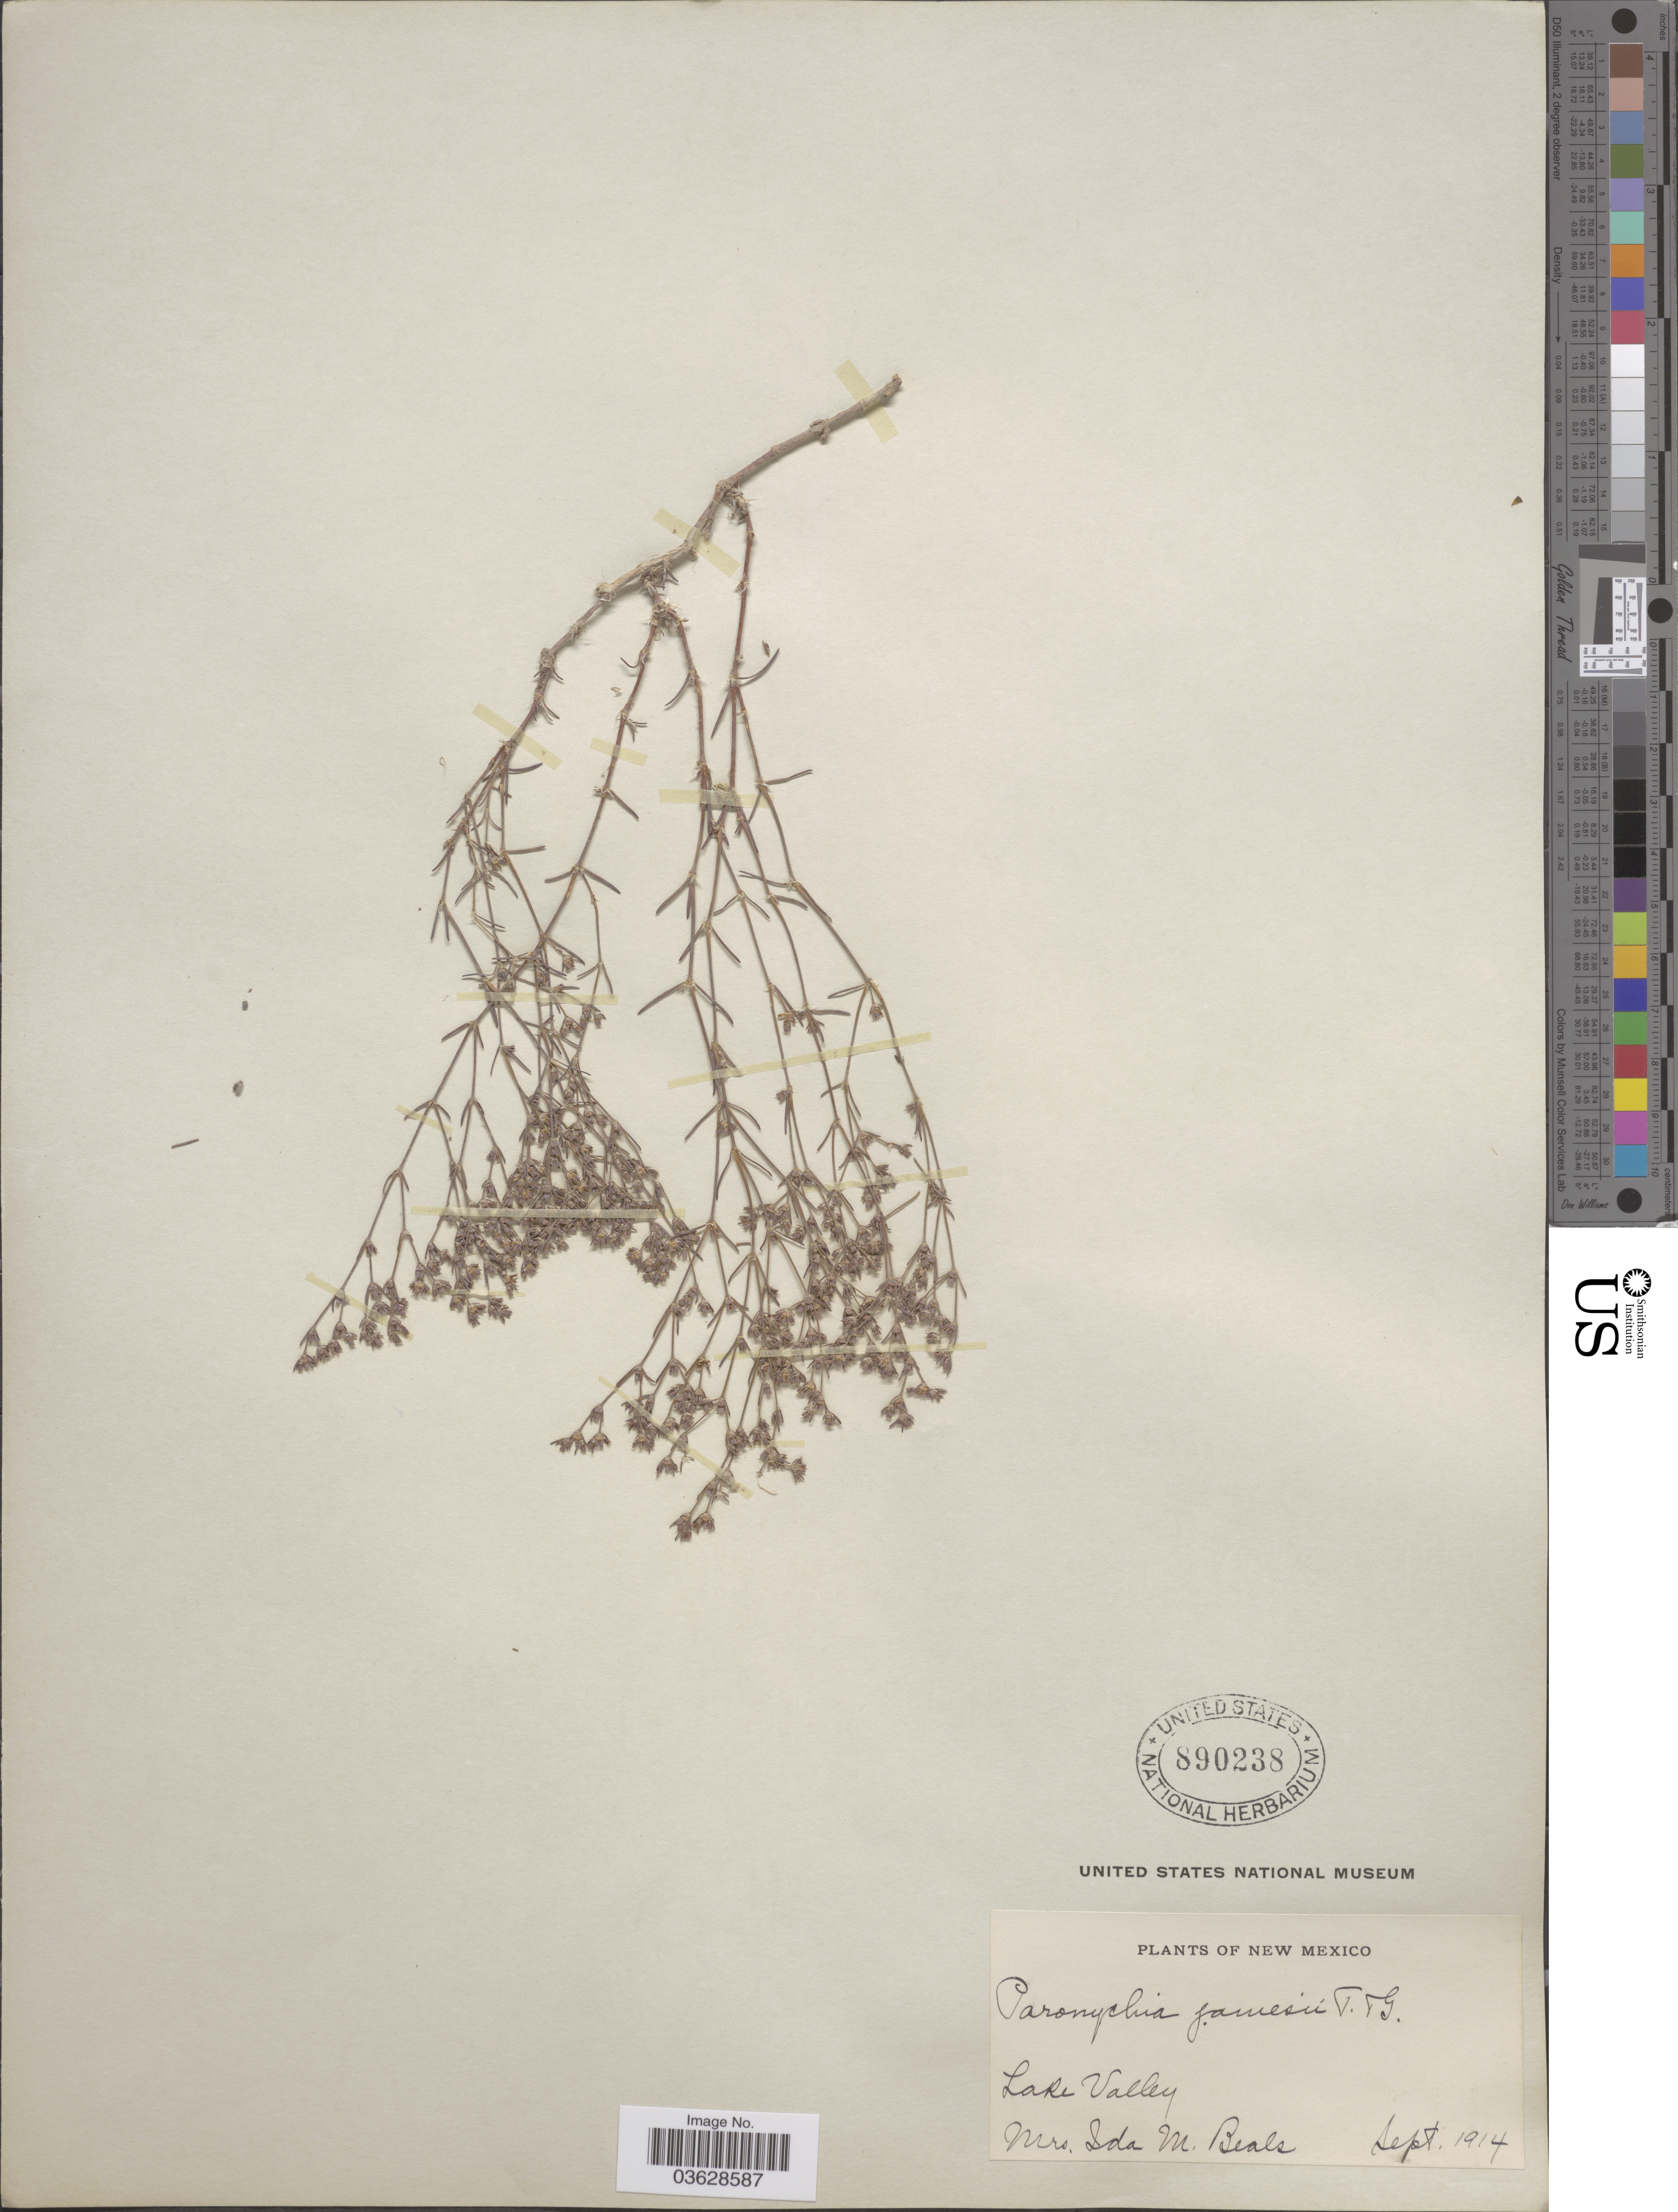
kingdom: Plantae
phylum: Tracheophyta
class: Magnoliopsida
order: Caryophyllales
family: Caryophyllaceae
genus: Paronychia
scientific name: Paronychia jamesii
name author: Torr. & A. Gray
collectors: I. M. Beals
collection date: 1914-09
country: United States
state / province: New Mexico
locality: Lake Valley.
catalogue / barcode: US 890238